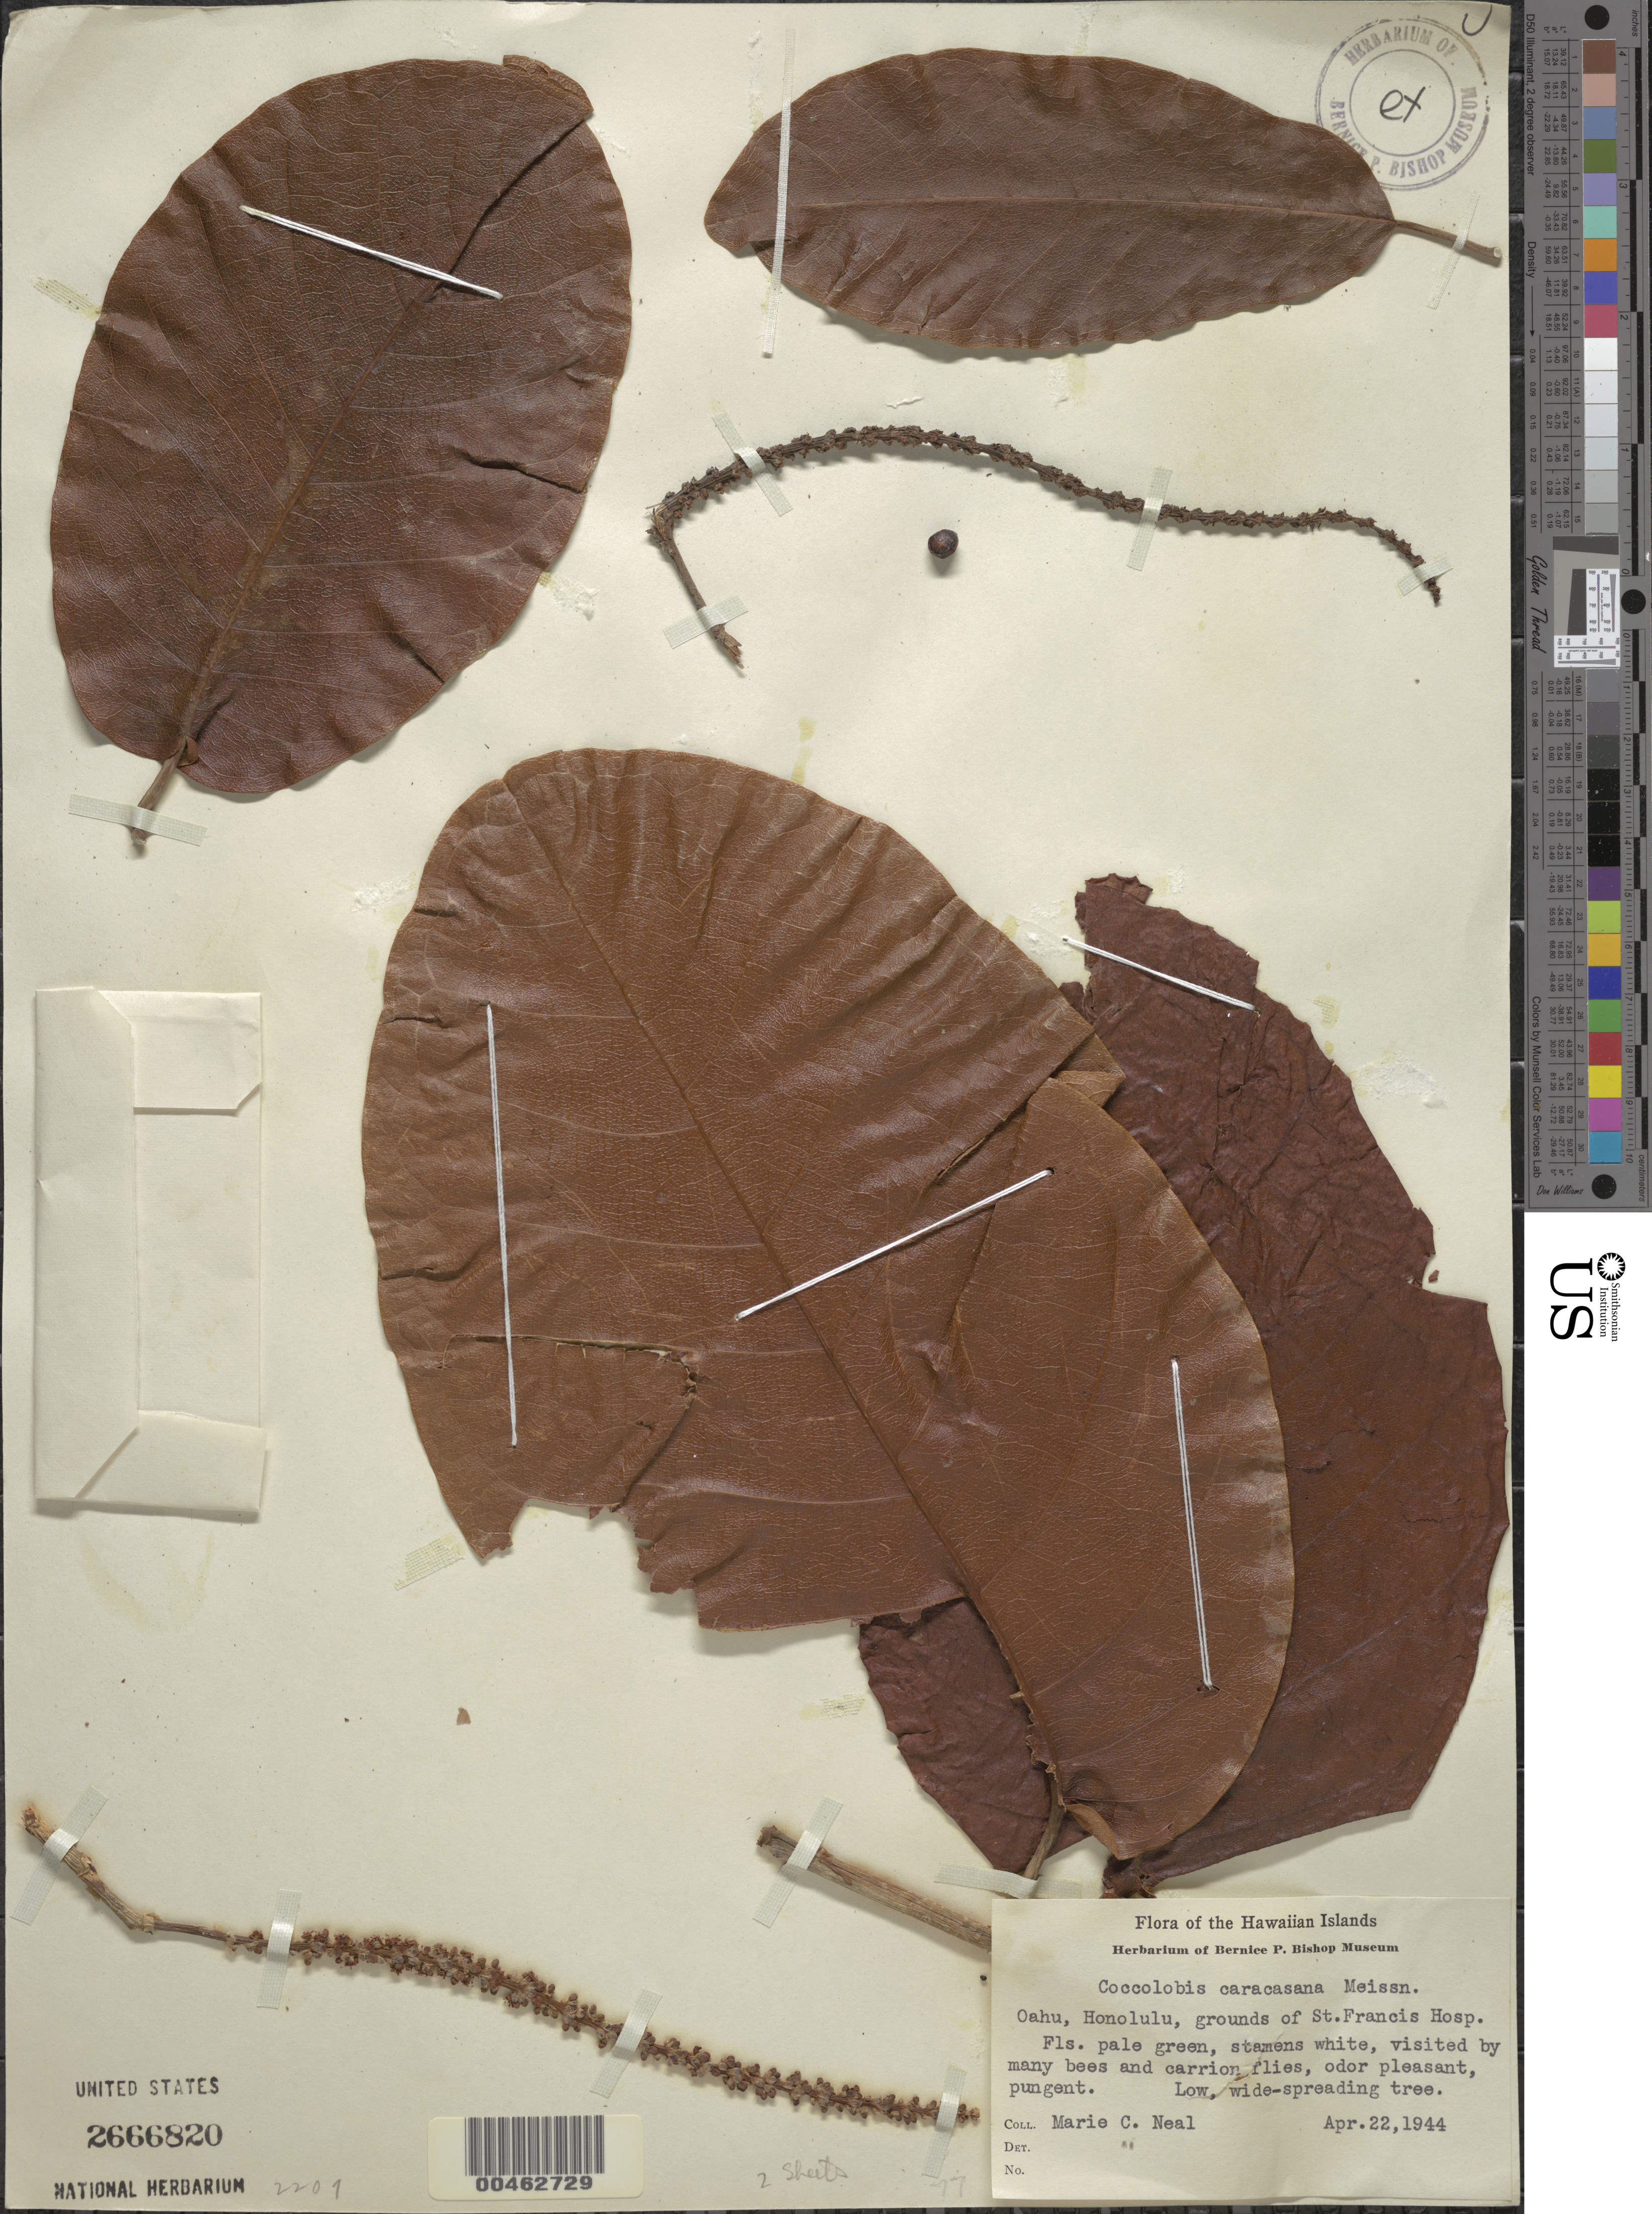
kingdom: Plantae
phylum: Tracheophyta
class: Magnoliopsida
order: Caryophyllales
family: Polygonaceae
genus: Coccoloba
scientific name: Coccoloba caracasana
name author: Meisn.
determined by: Ning, W. S.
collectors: W. Ning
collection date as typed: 22 Apr 1944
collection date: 1944-04-22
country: United States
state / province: Hawaii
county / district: Honolulu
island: Oahu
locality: Honolulu, grounds of St. Francis Hosp.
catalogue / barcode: US 2666820